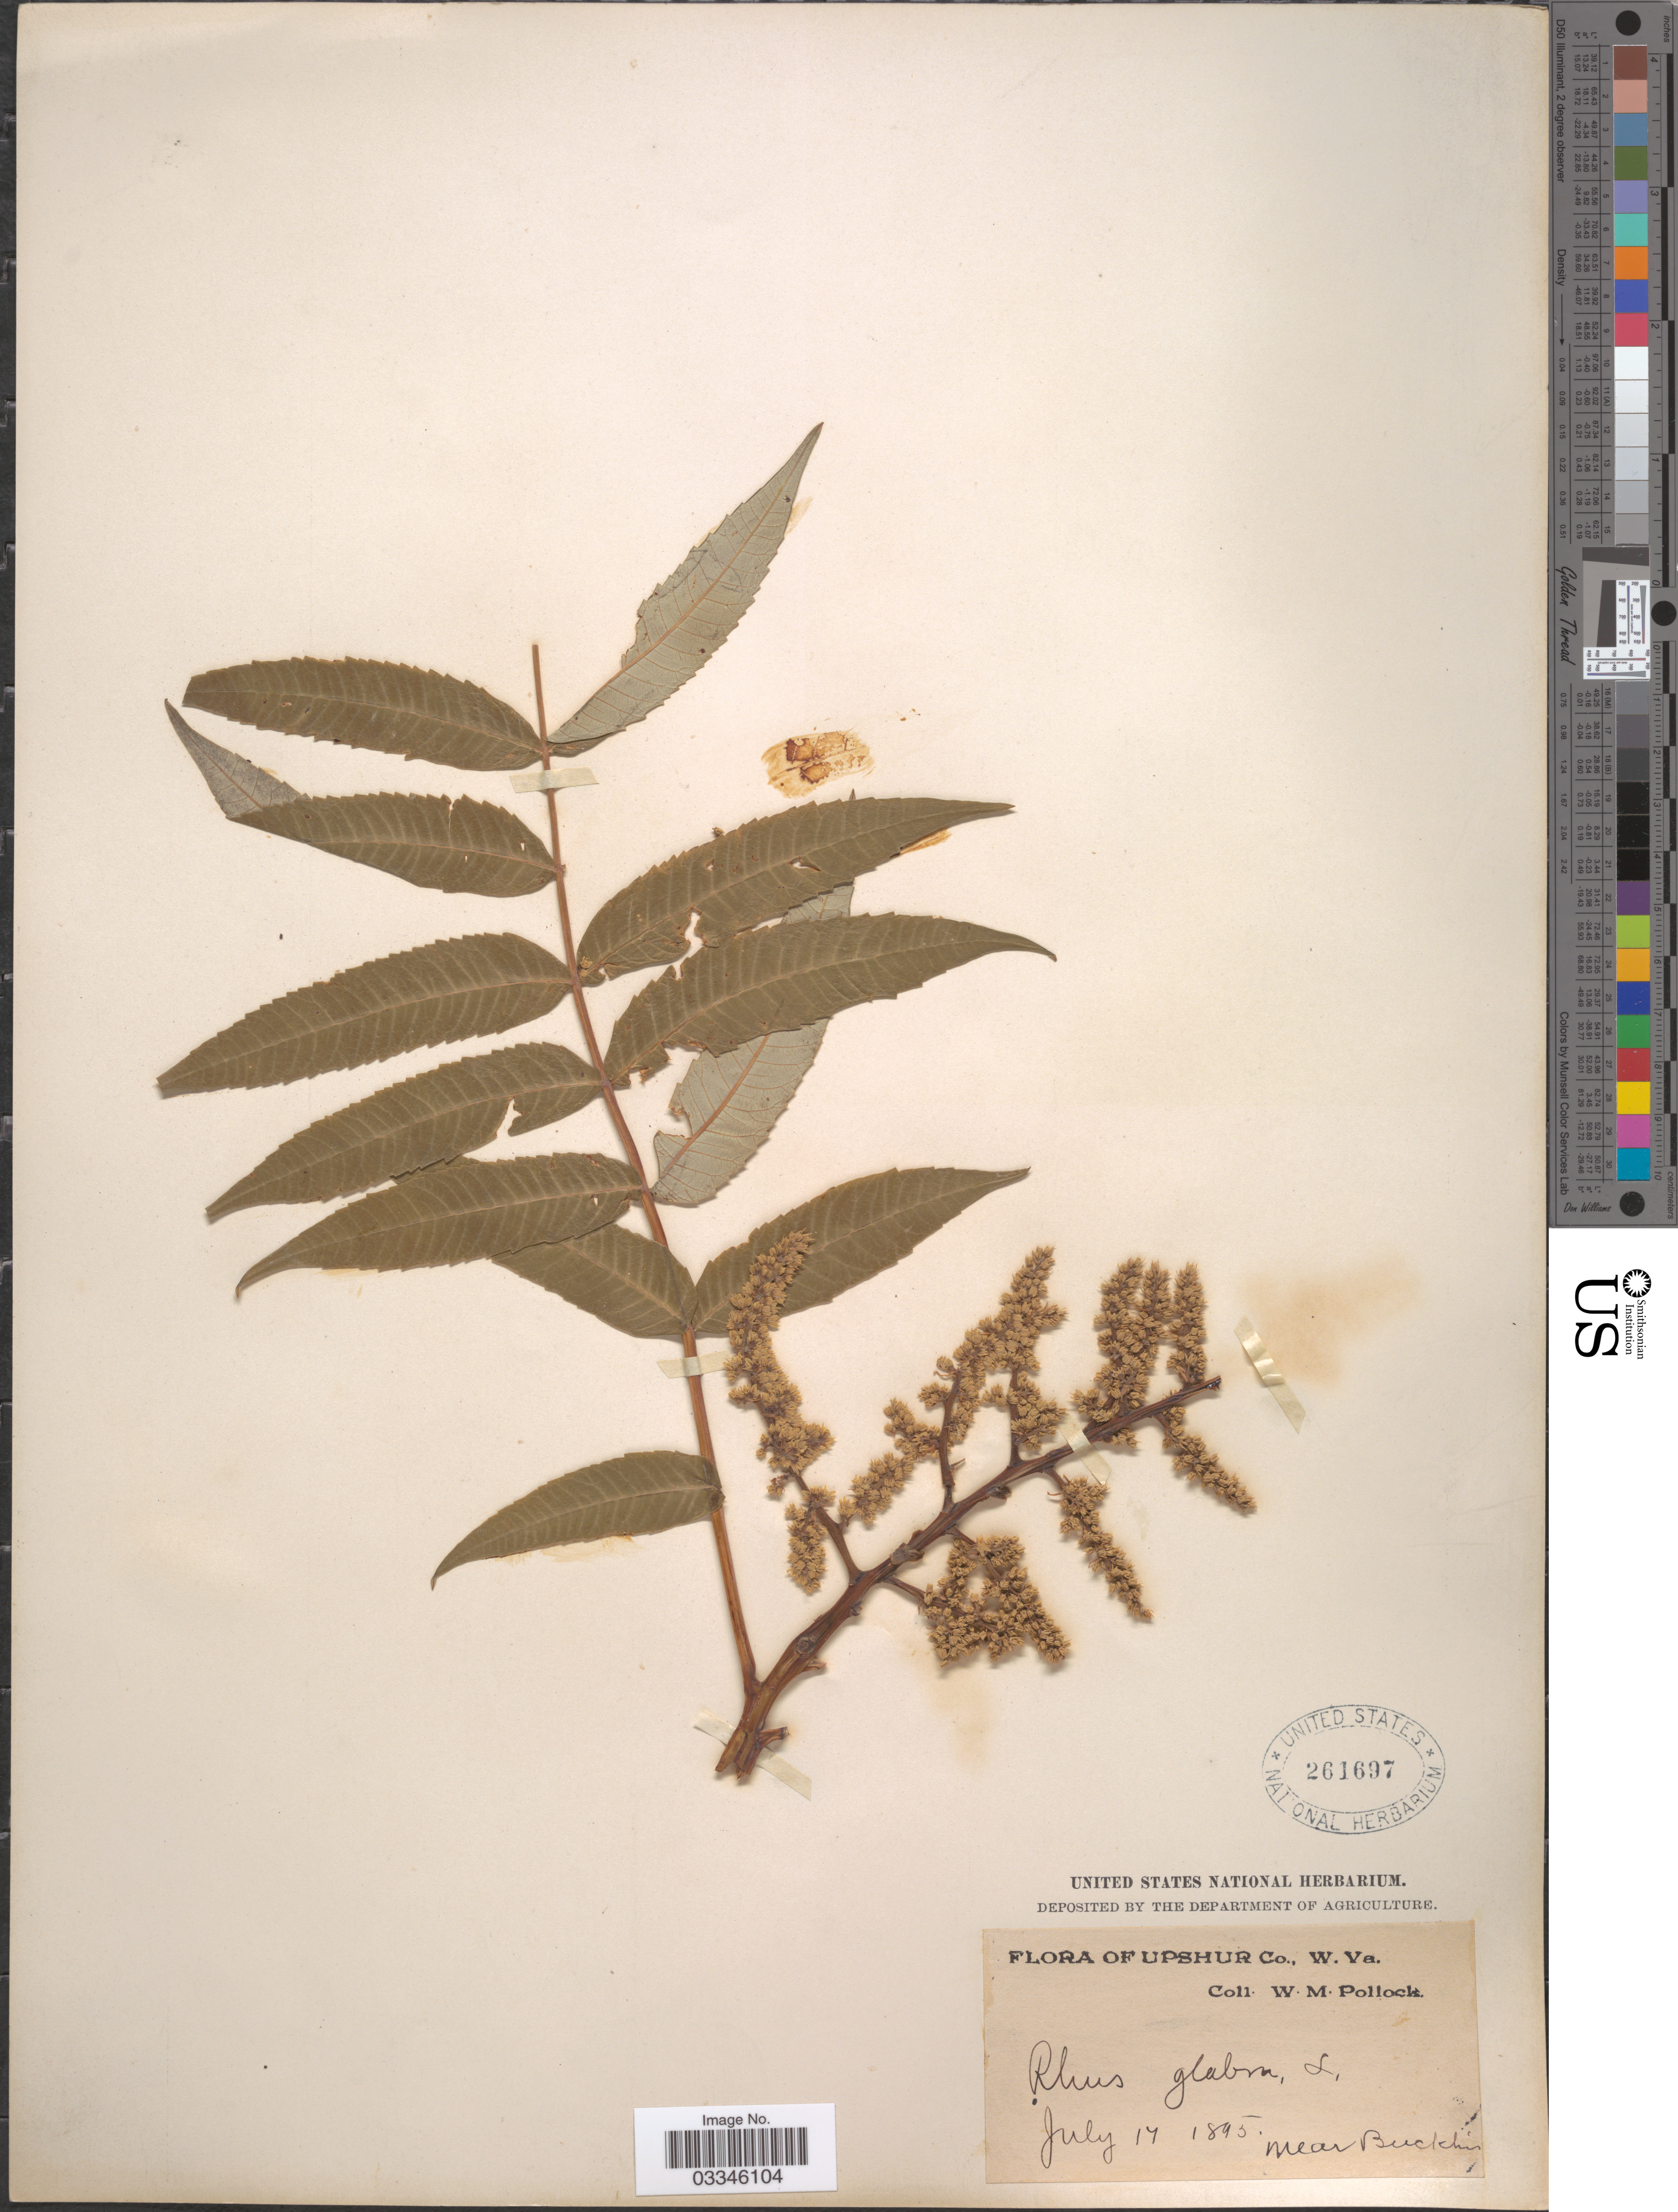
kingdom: Plantae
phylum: Tracheophyta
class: Magnoliopsida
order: Sapindales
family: Anacardiaceae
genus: Rhus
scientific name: Rhus glabra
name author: L.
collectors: W. M. Pollock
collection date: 1895-07-17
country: United States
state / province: West Virginia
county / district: Upshur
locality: Near Buckh'n.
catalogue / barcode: US 261697